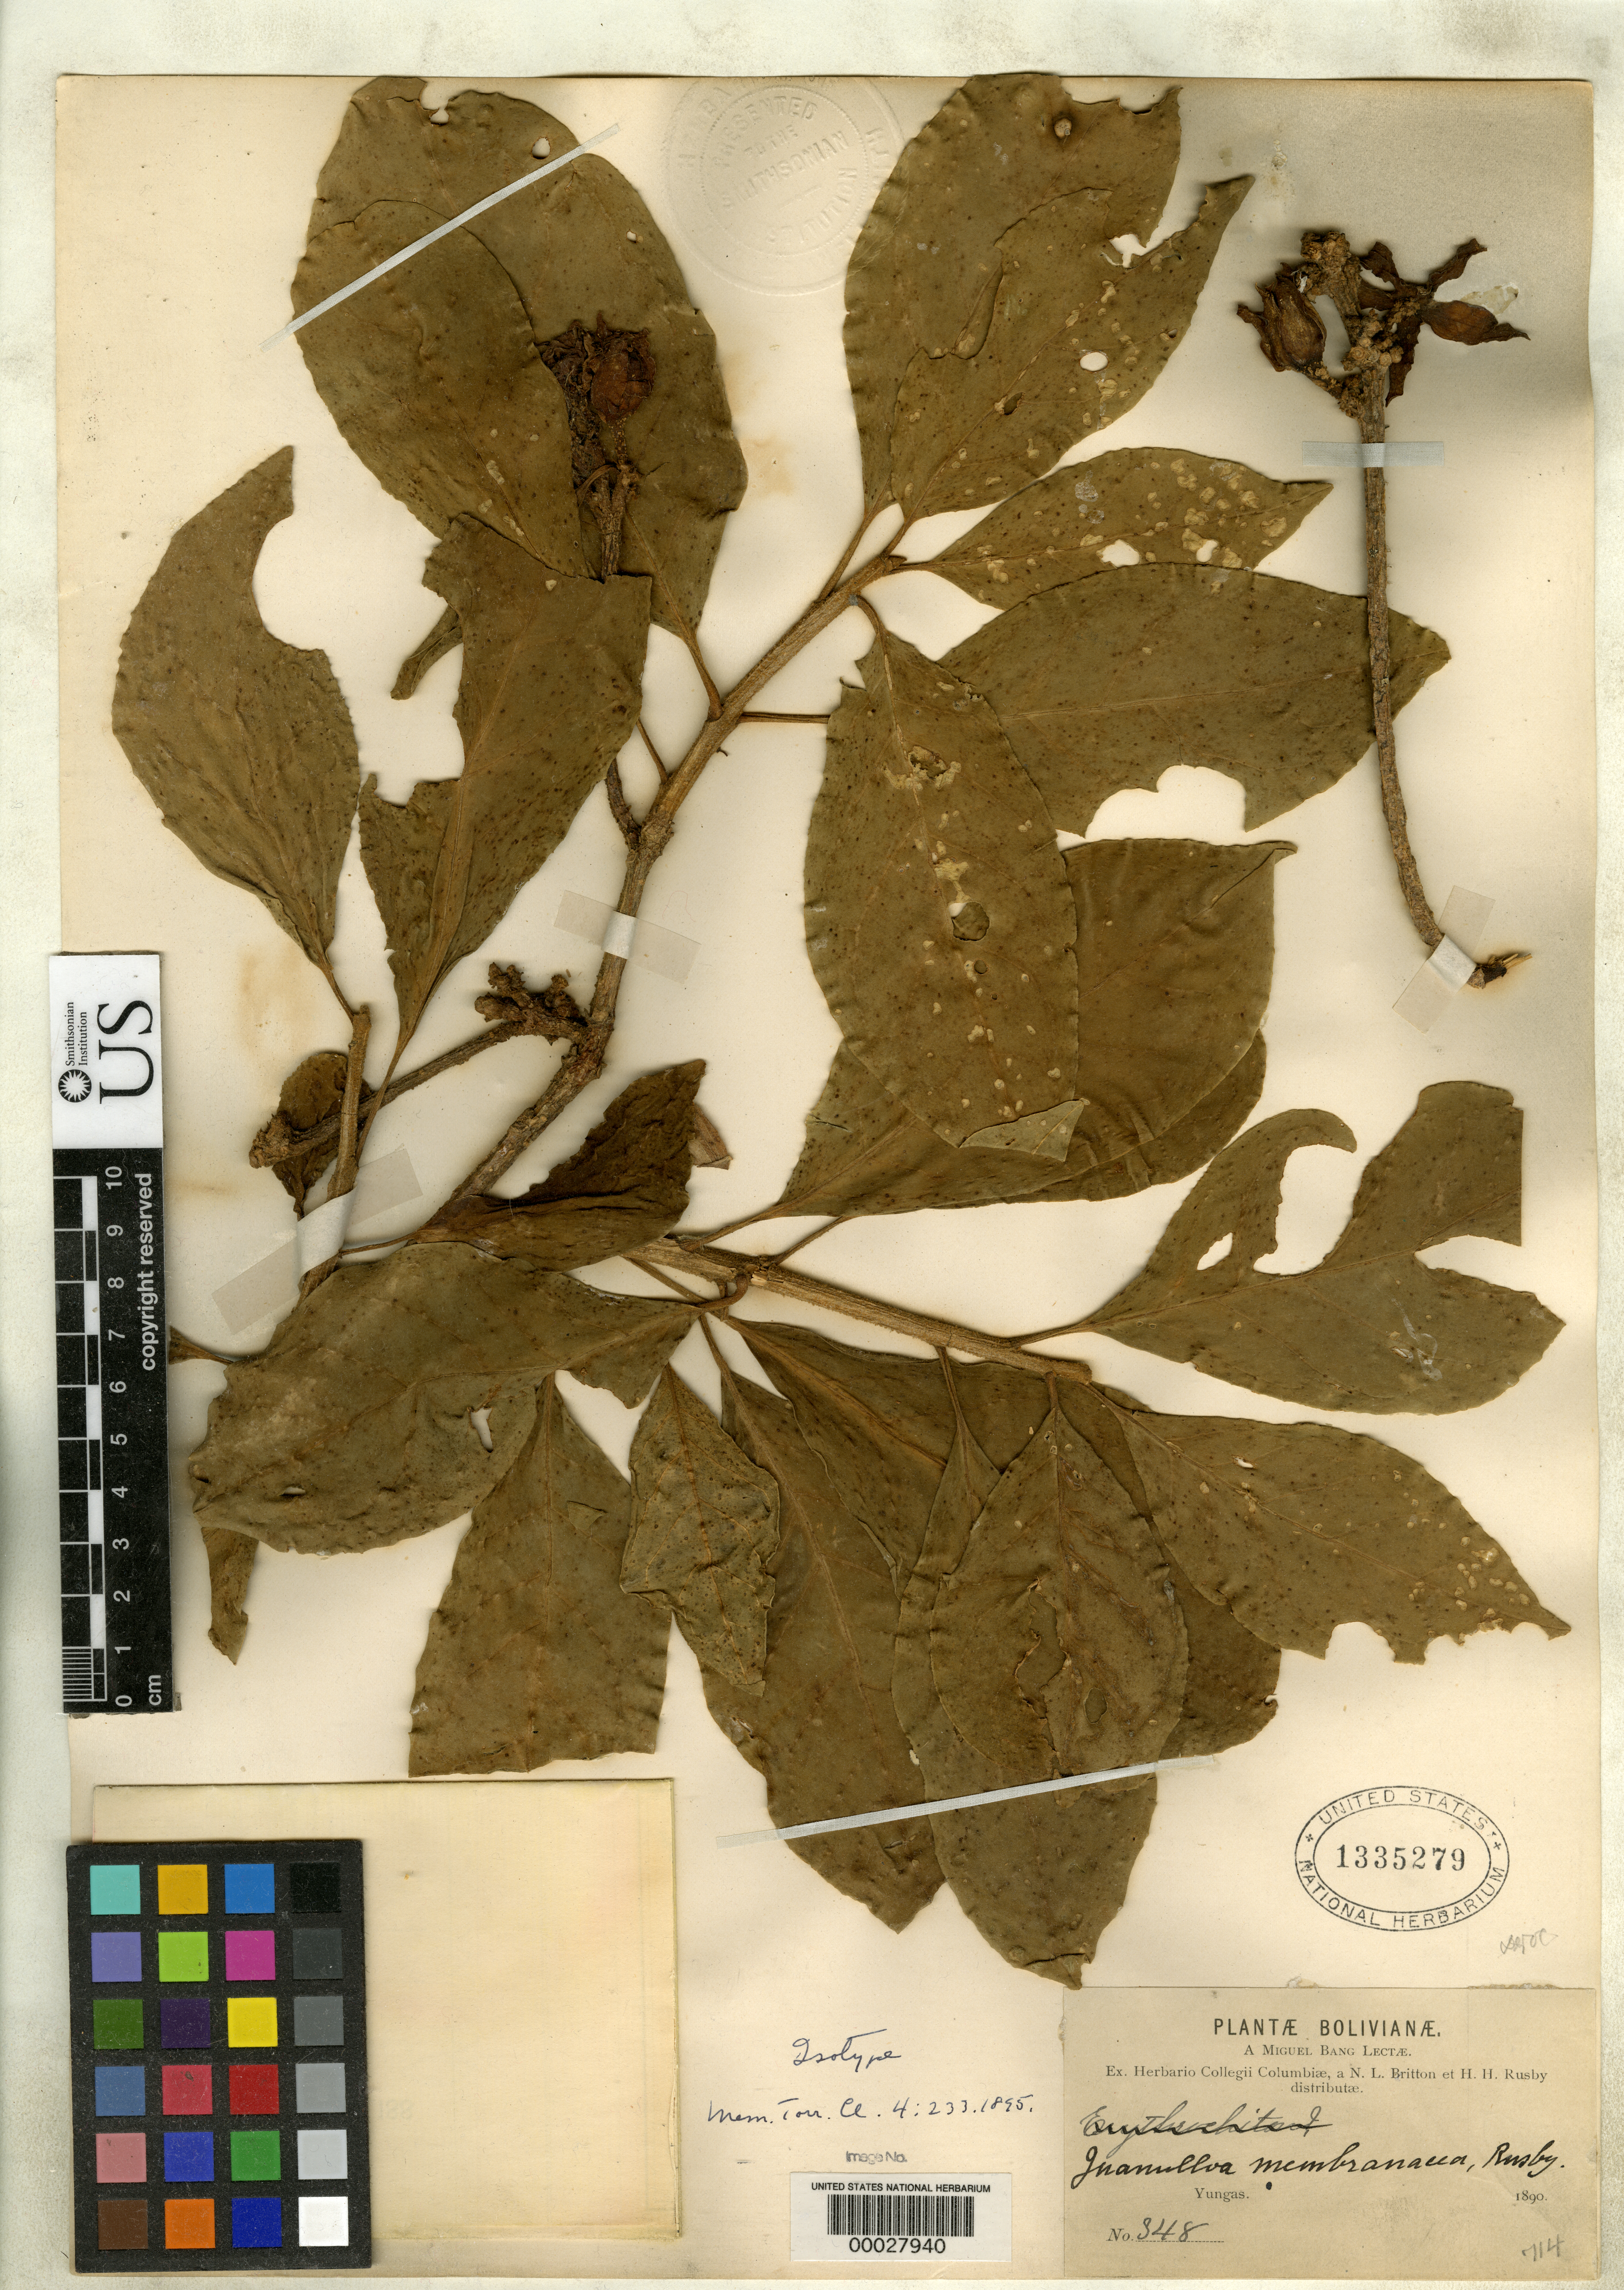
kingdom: Plantae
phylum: Tracheophyta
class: Magnoliopsida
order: Solanales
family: Solanaceae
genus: Juanulloa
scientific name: Juanulloa membranacea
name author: Rusby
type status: Isotype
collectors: M. Bang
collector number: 348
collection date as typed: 1890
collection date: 1890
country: Bolivia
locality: Yungas.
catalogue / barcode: US 1335279